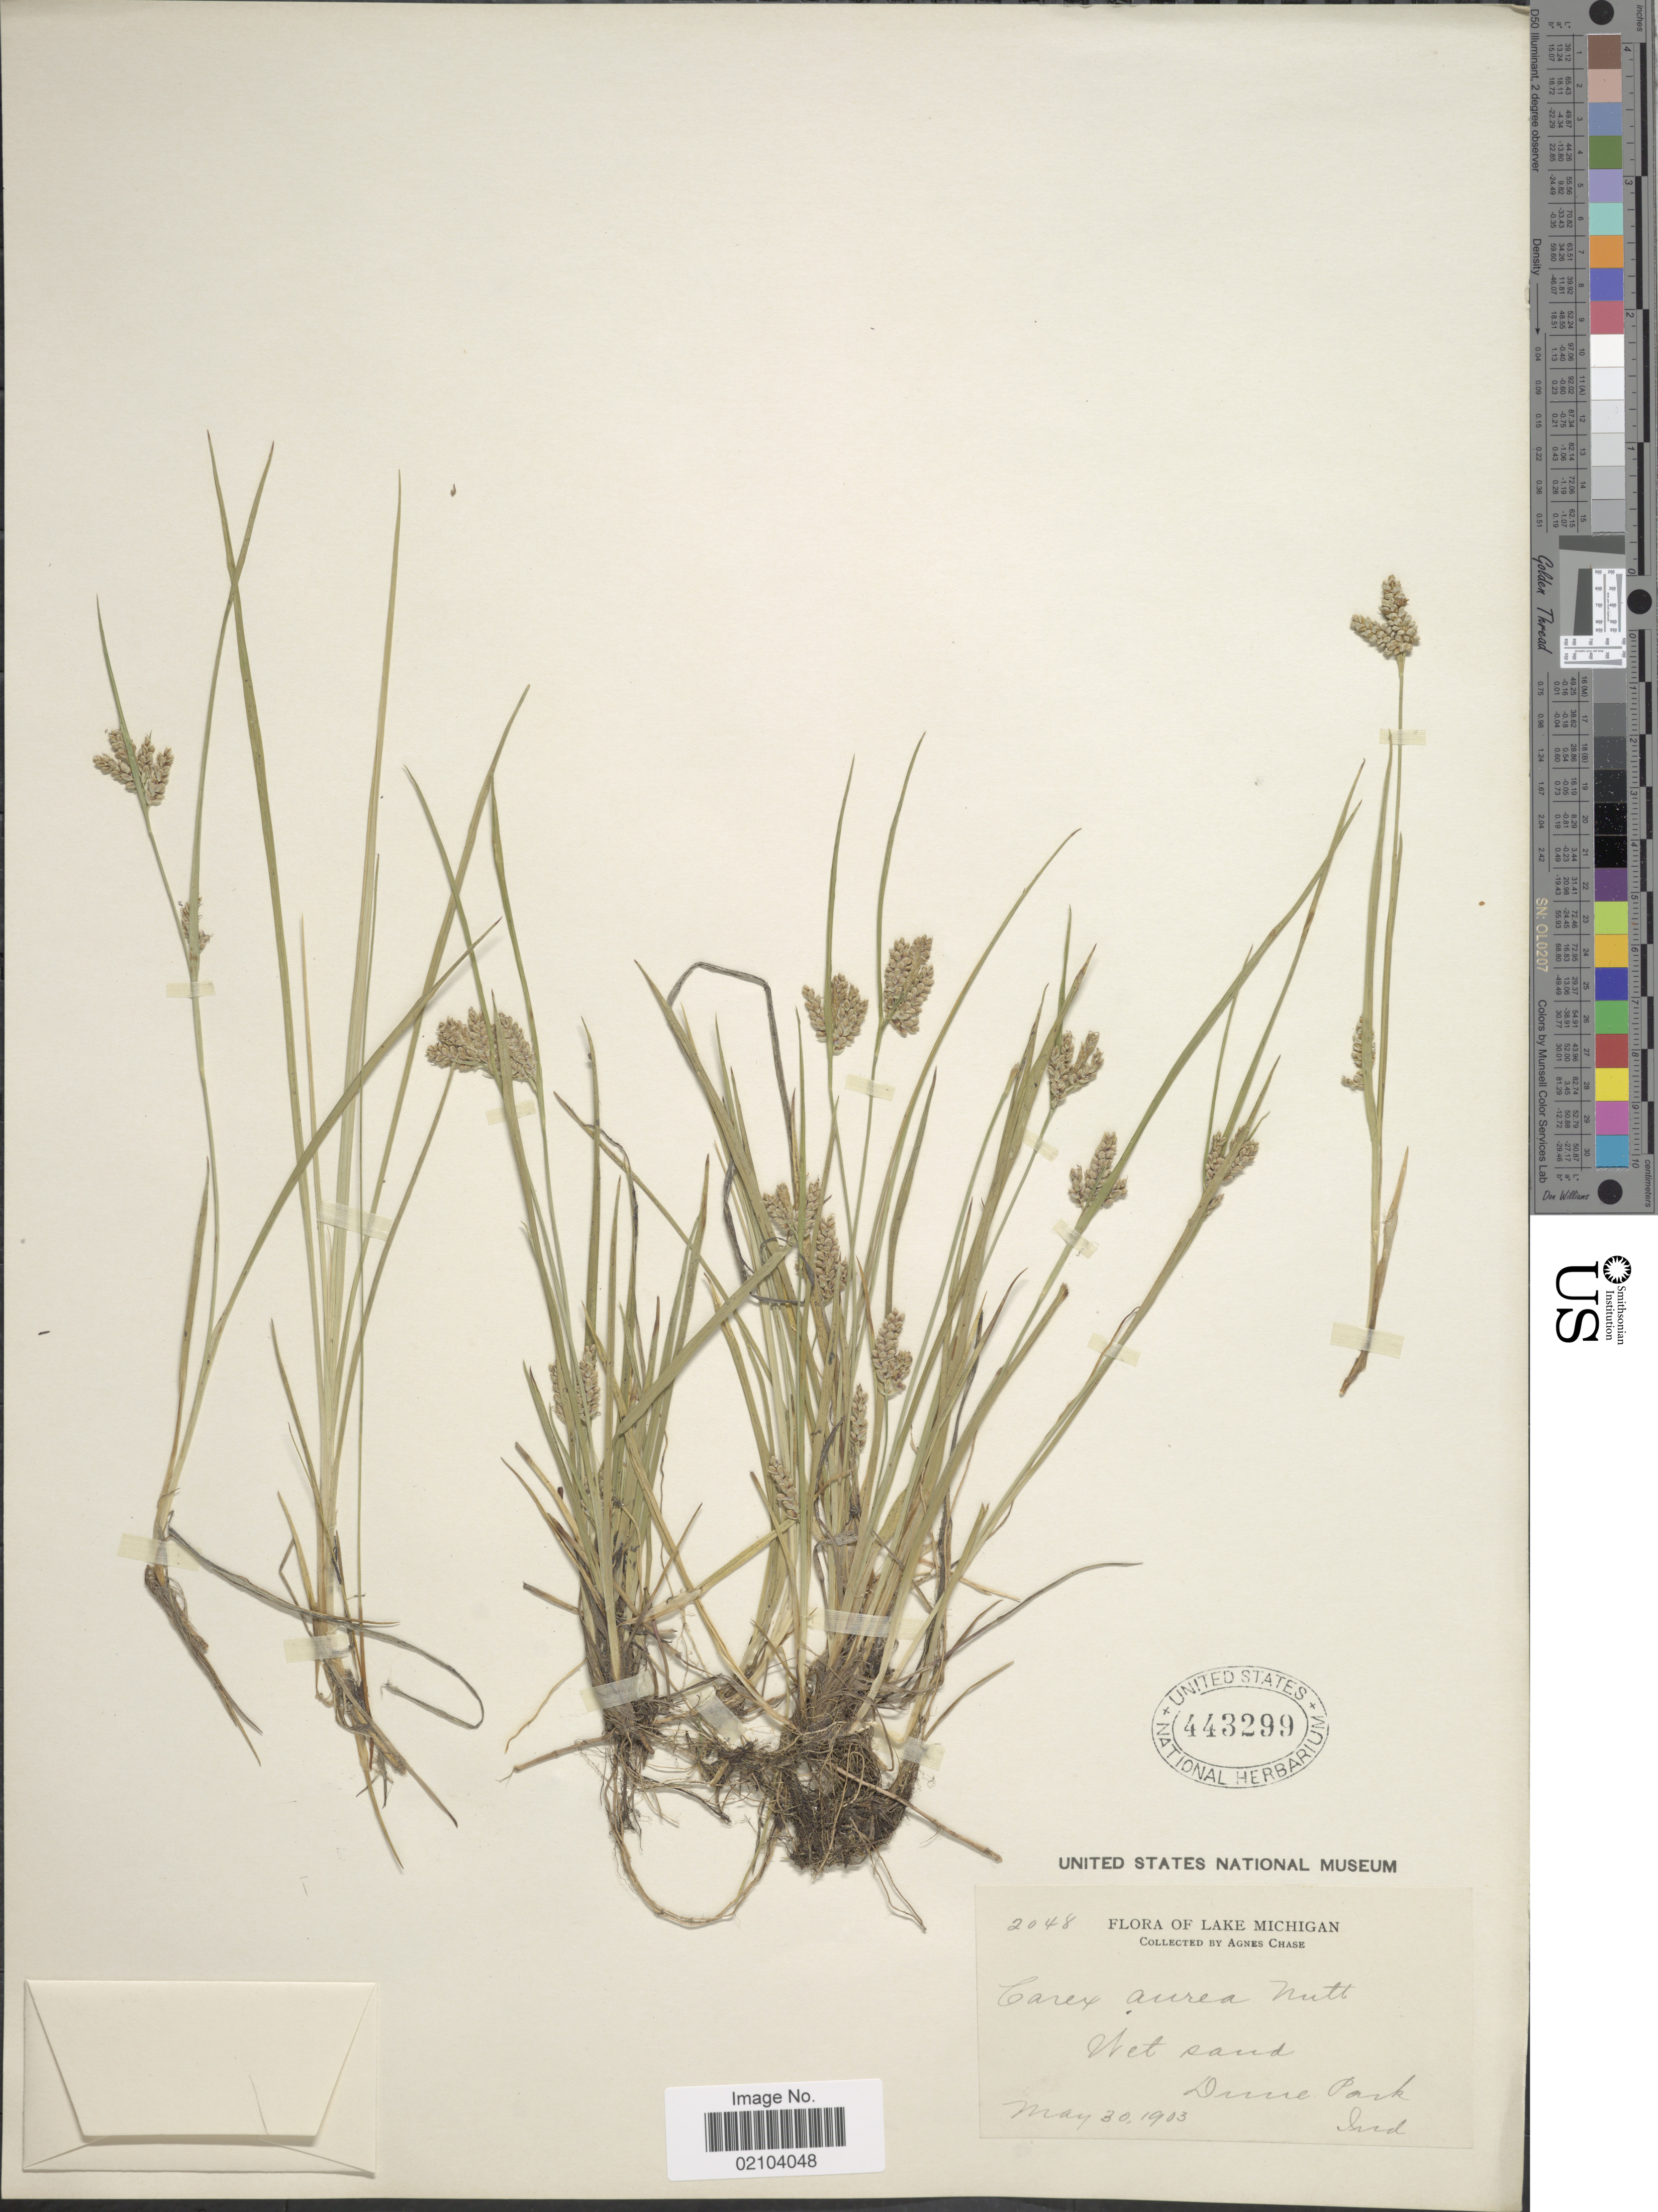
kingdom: Plantae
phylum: Tracheophyta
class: Liliopsida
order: Poales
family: Cyperaceae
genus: Carex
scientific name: Carex aurea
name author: Nutt.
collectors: A. Chase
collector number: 2048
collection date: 1903-05-30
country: United States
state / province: Indiana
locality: Lake Michigan. Wet sand Dune Park Ind.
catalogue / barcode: US 443299